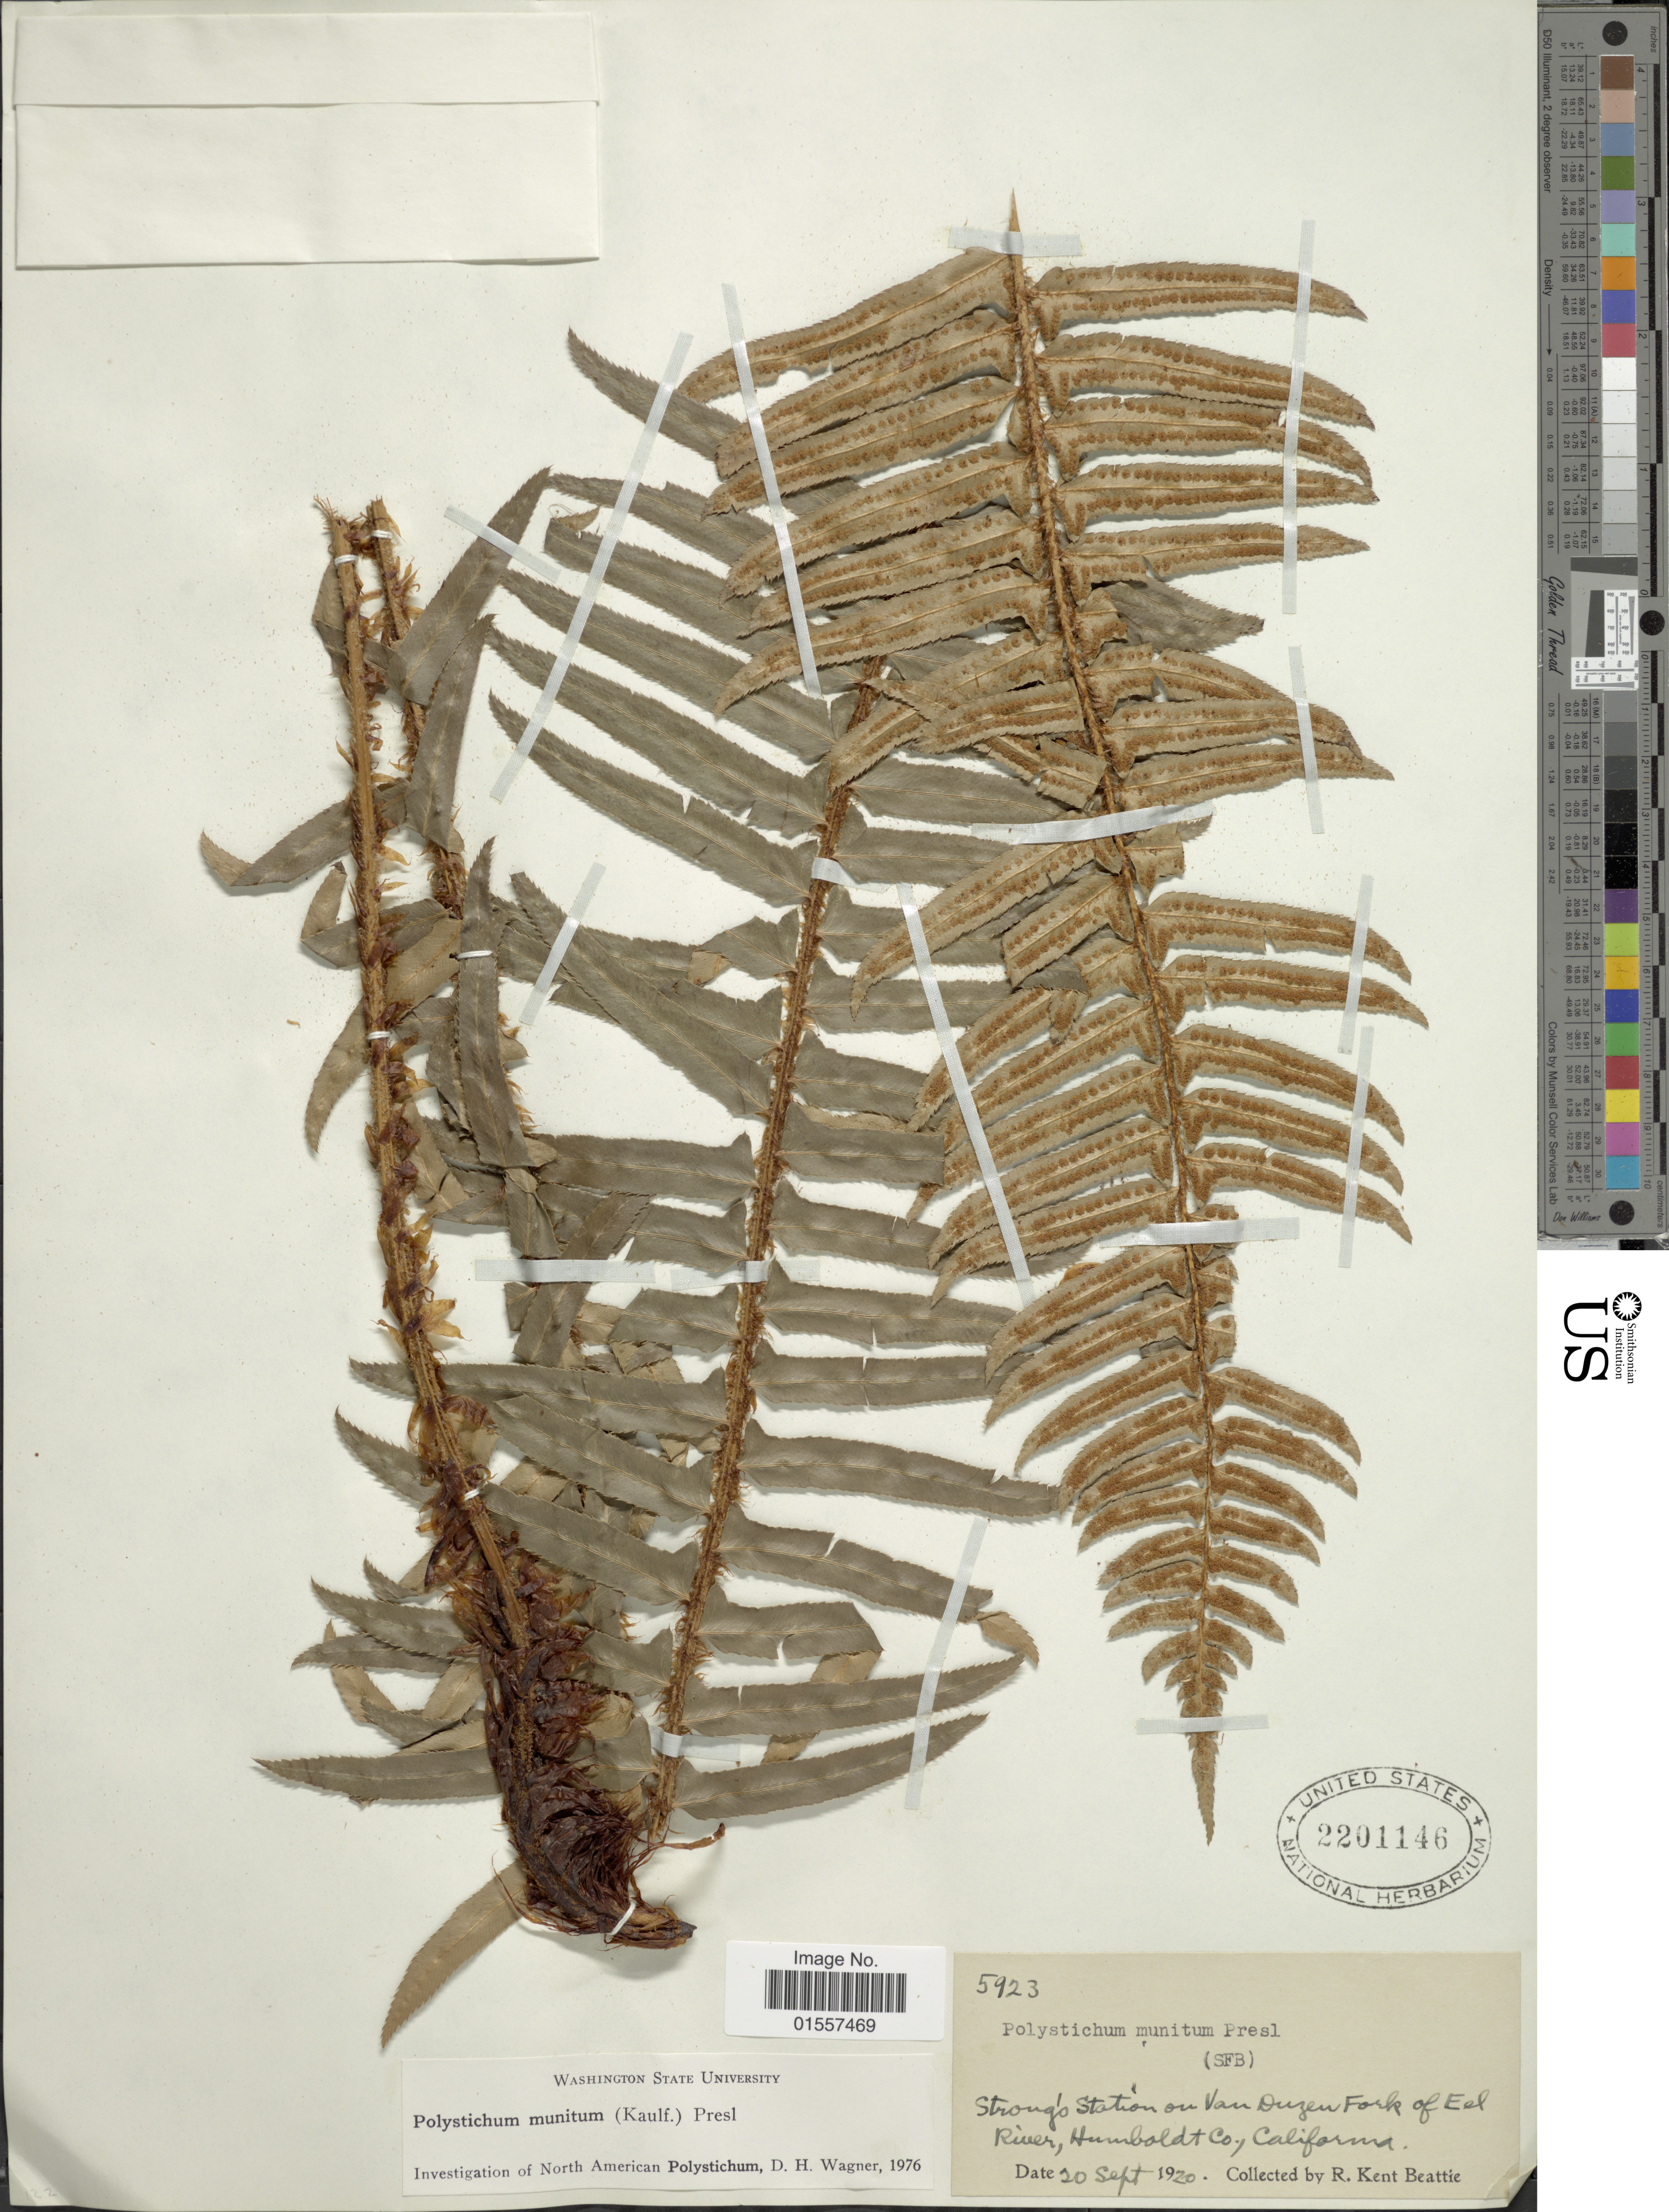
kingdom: Plantae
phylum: Tracheophyta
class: Polypodiopsida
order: Polypodiales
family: Dryopteridaceae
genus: Polystichum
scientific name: Polystichum munitum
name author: (Kaulf.) C. Presl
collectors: R. K. Beattie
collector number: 5923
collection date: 1920-09-20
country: United States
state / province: California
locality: Strongo Station on Van Duzen Fork of Ed River, Humbold Co., California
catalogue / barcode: US 2201146